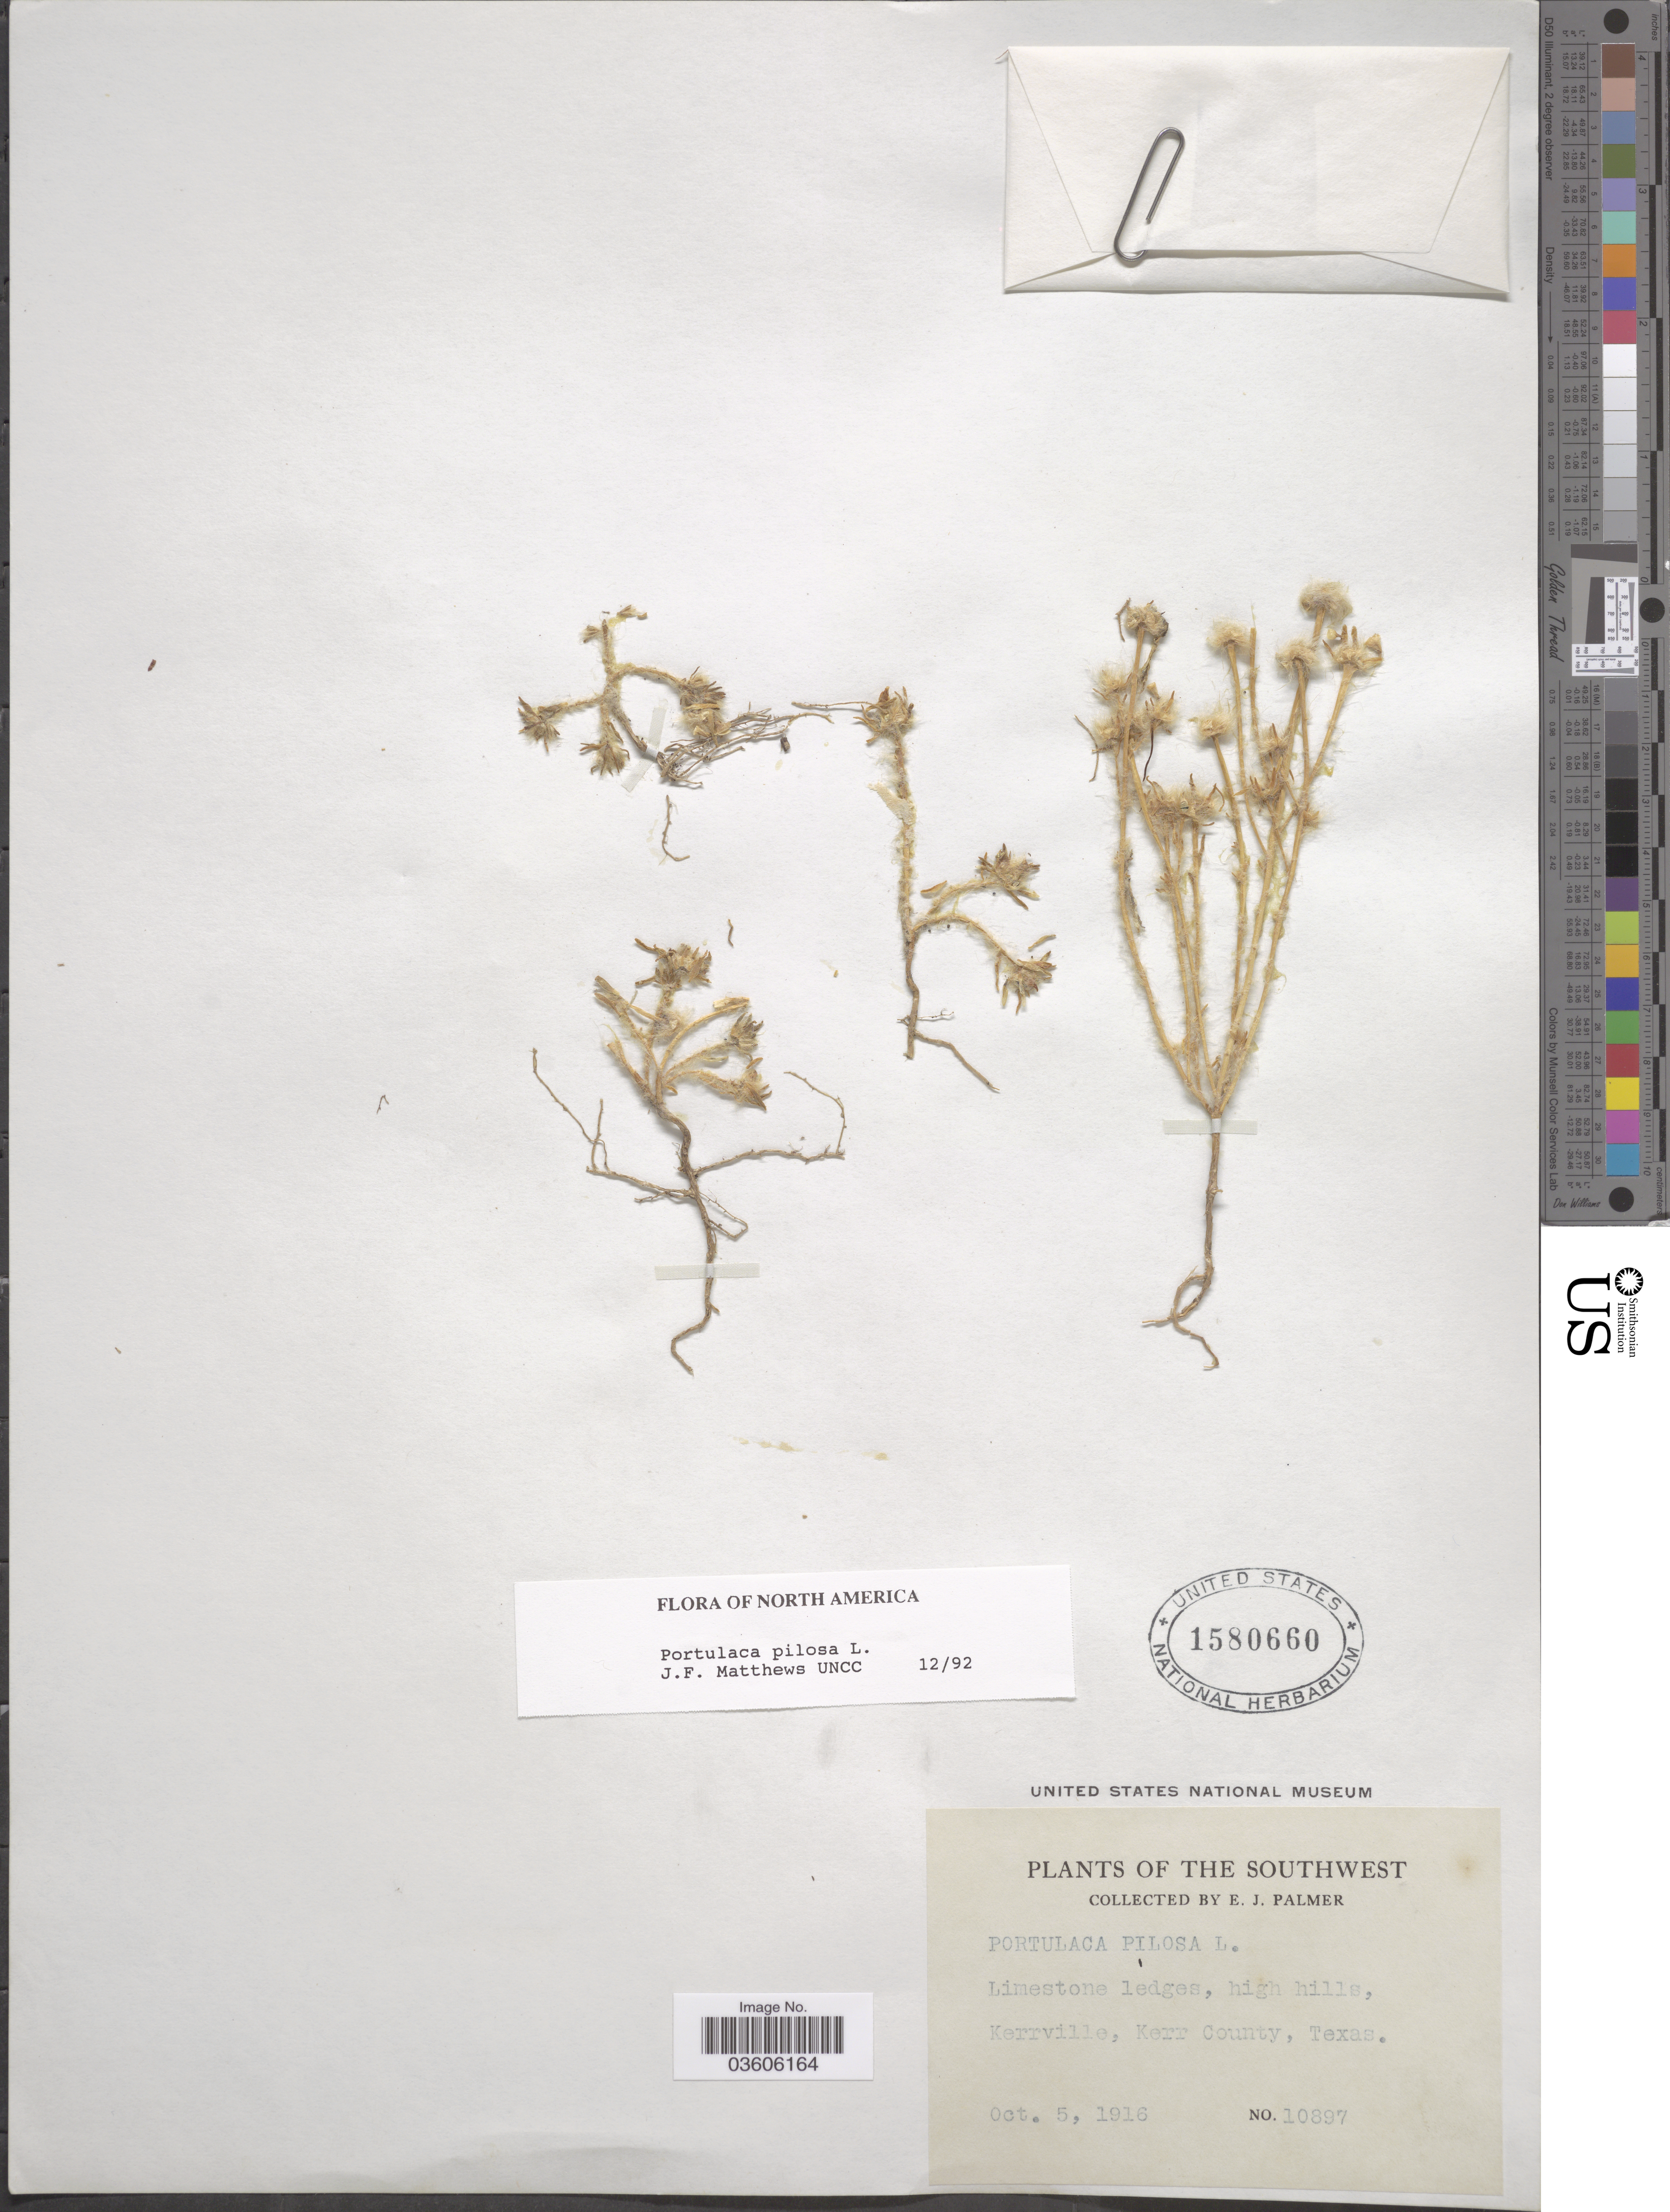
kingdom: Plantae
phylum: Tracheophyta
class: Magnoliopsida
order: Caryophyllales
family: Portulacaceae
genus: Portulaca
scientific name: Portulaca pilosa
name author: L.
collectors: E. J. Palmer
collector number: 10897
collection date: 1916-10-05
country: United States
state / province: Texas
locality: The Southwest. Kerrville, Kerr County.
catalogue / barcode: US 1580660